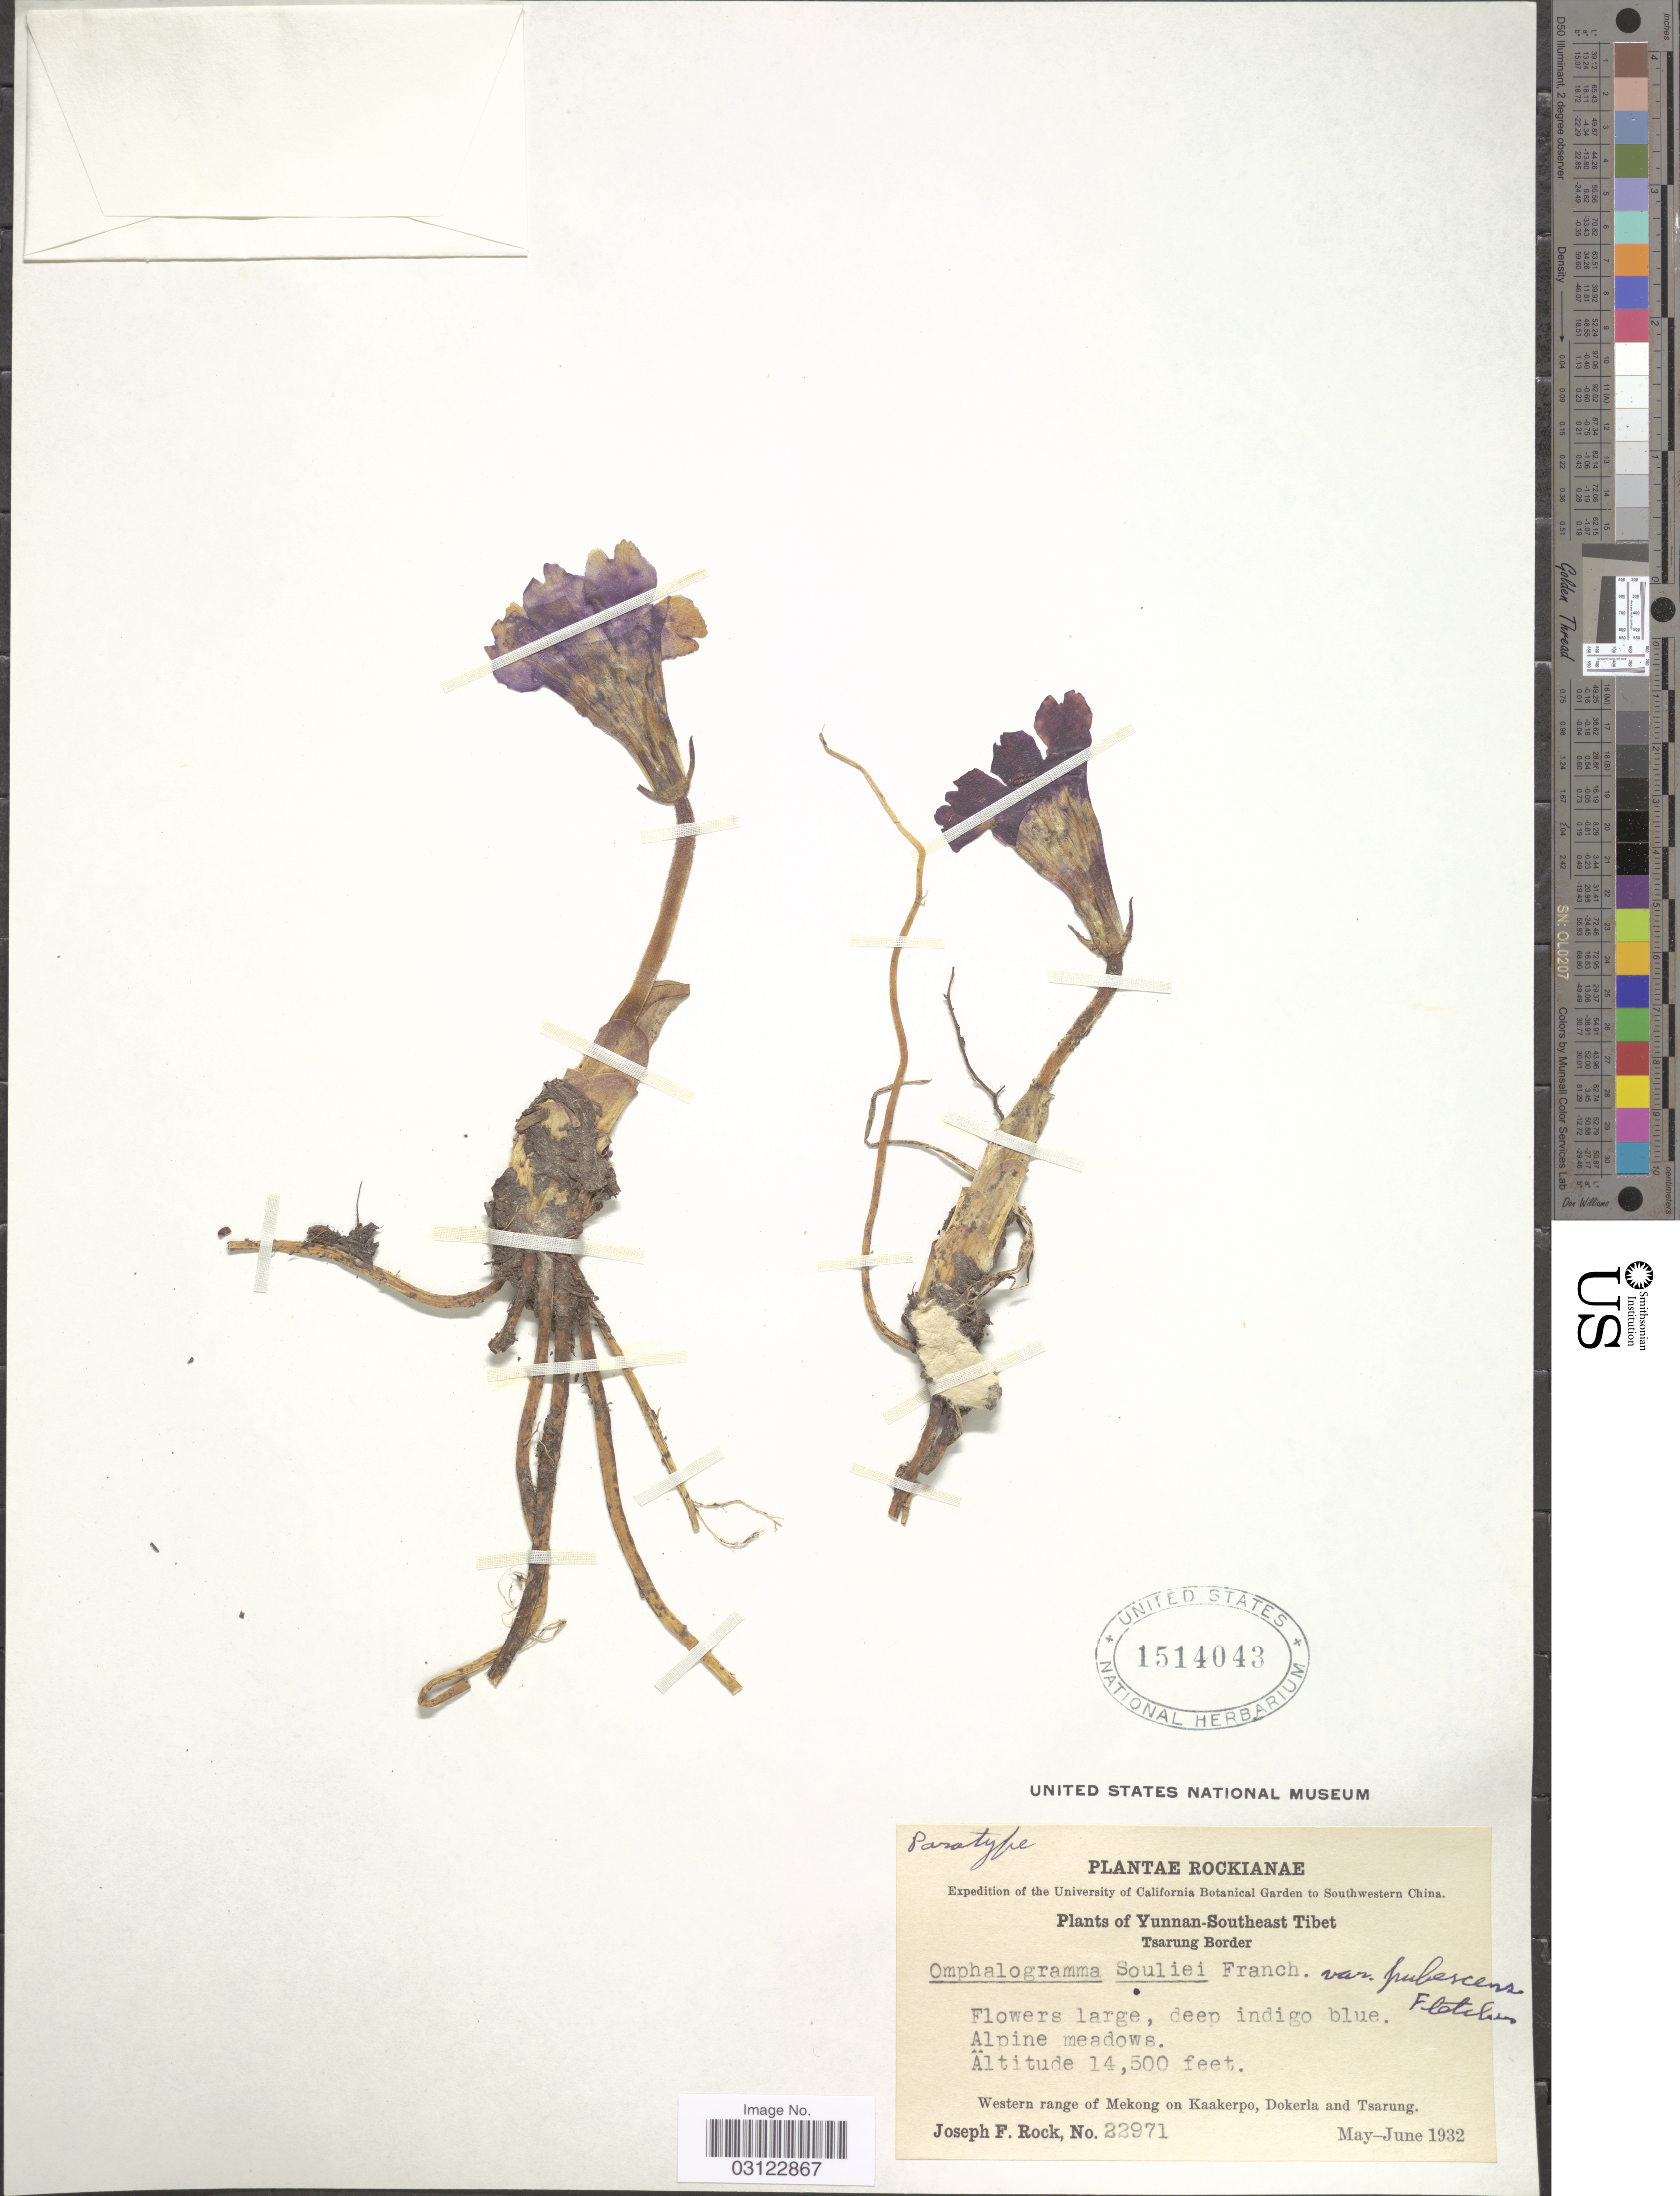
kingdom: Plantae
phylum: Tracheophyta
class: Magnoliopsida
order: Ericales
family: Primulaceae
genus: Omphalogramma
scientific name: Omphalogramma souliei var. pubescens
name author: H.R. Fletcher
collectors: J. F. Rock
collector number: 22971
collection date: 1932-05/1932-06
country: China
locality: Southwestern China. Yunnan-Southeast Tibet. Tsarung Border. Alpine meadows. Western range of Mekong on Kaakerpo, Dokerla and Tsarung.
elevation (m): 4420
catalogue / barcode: US 1514043